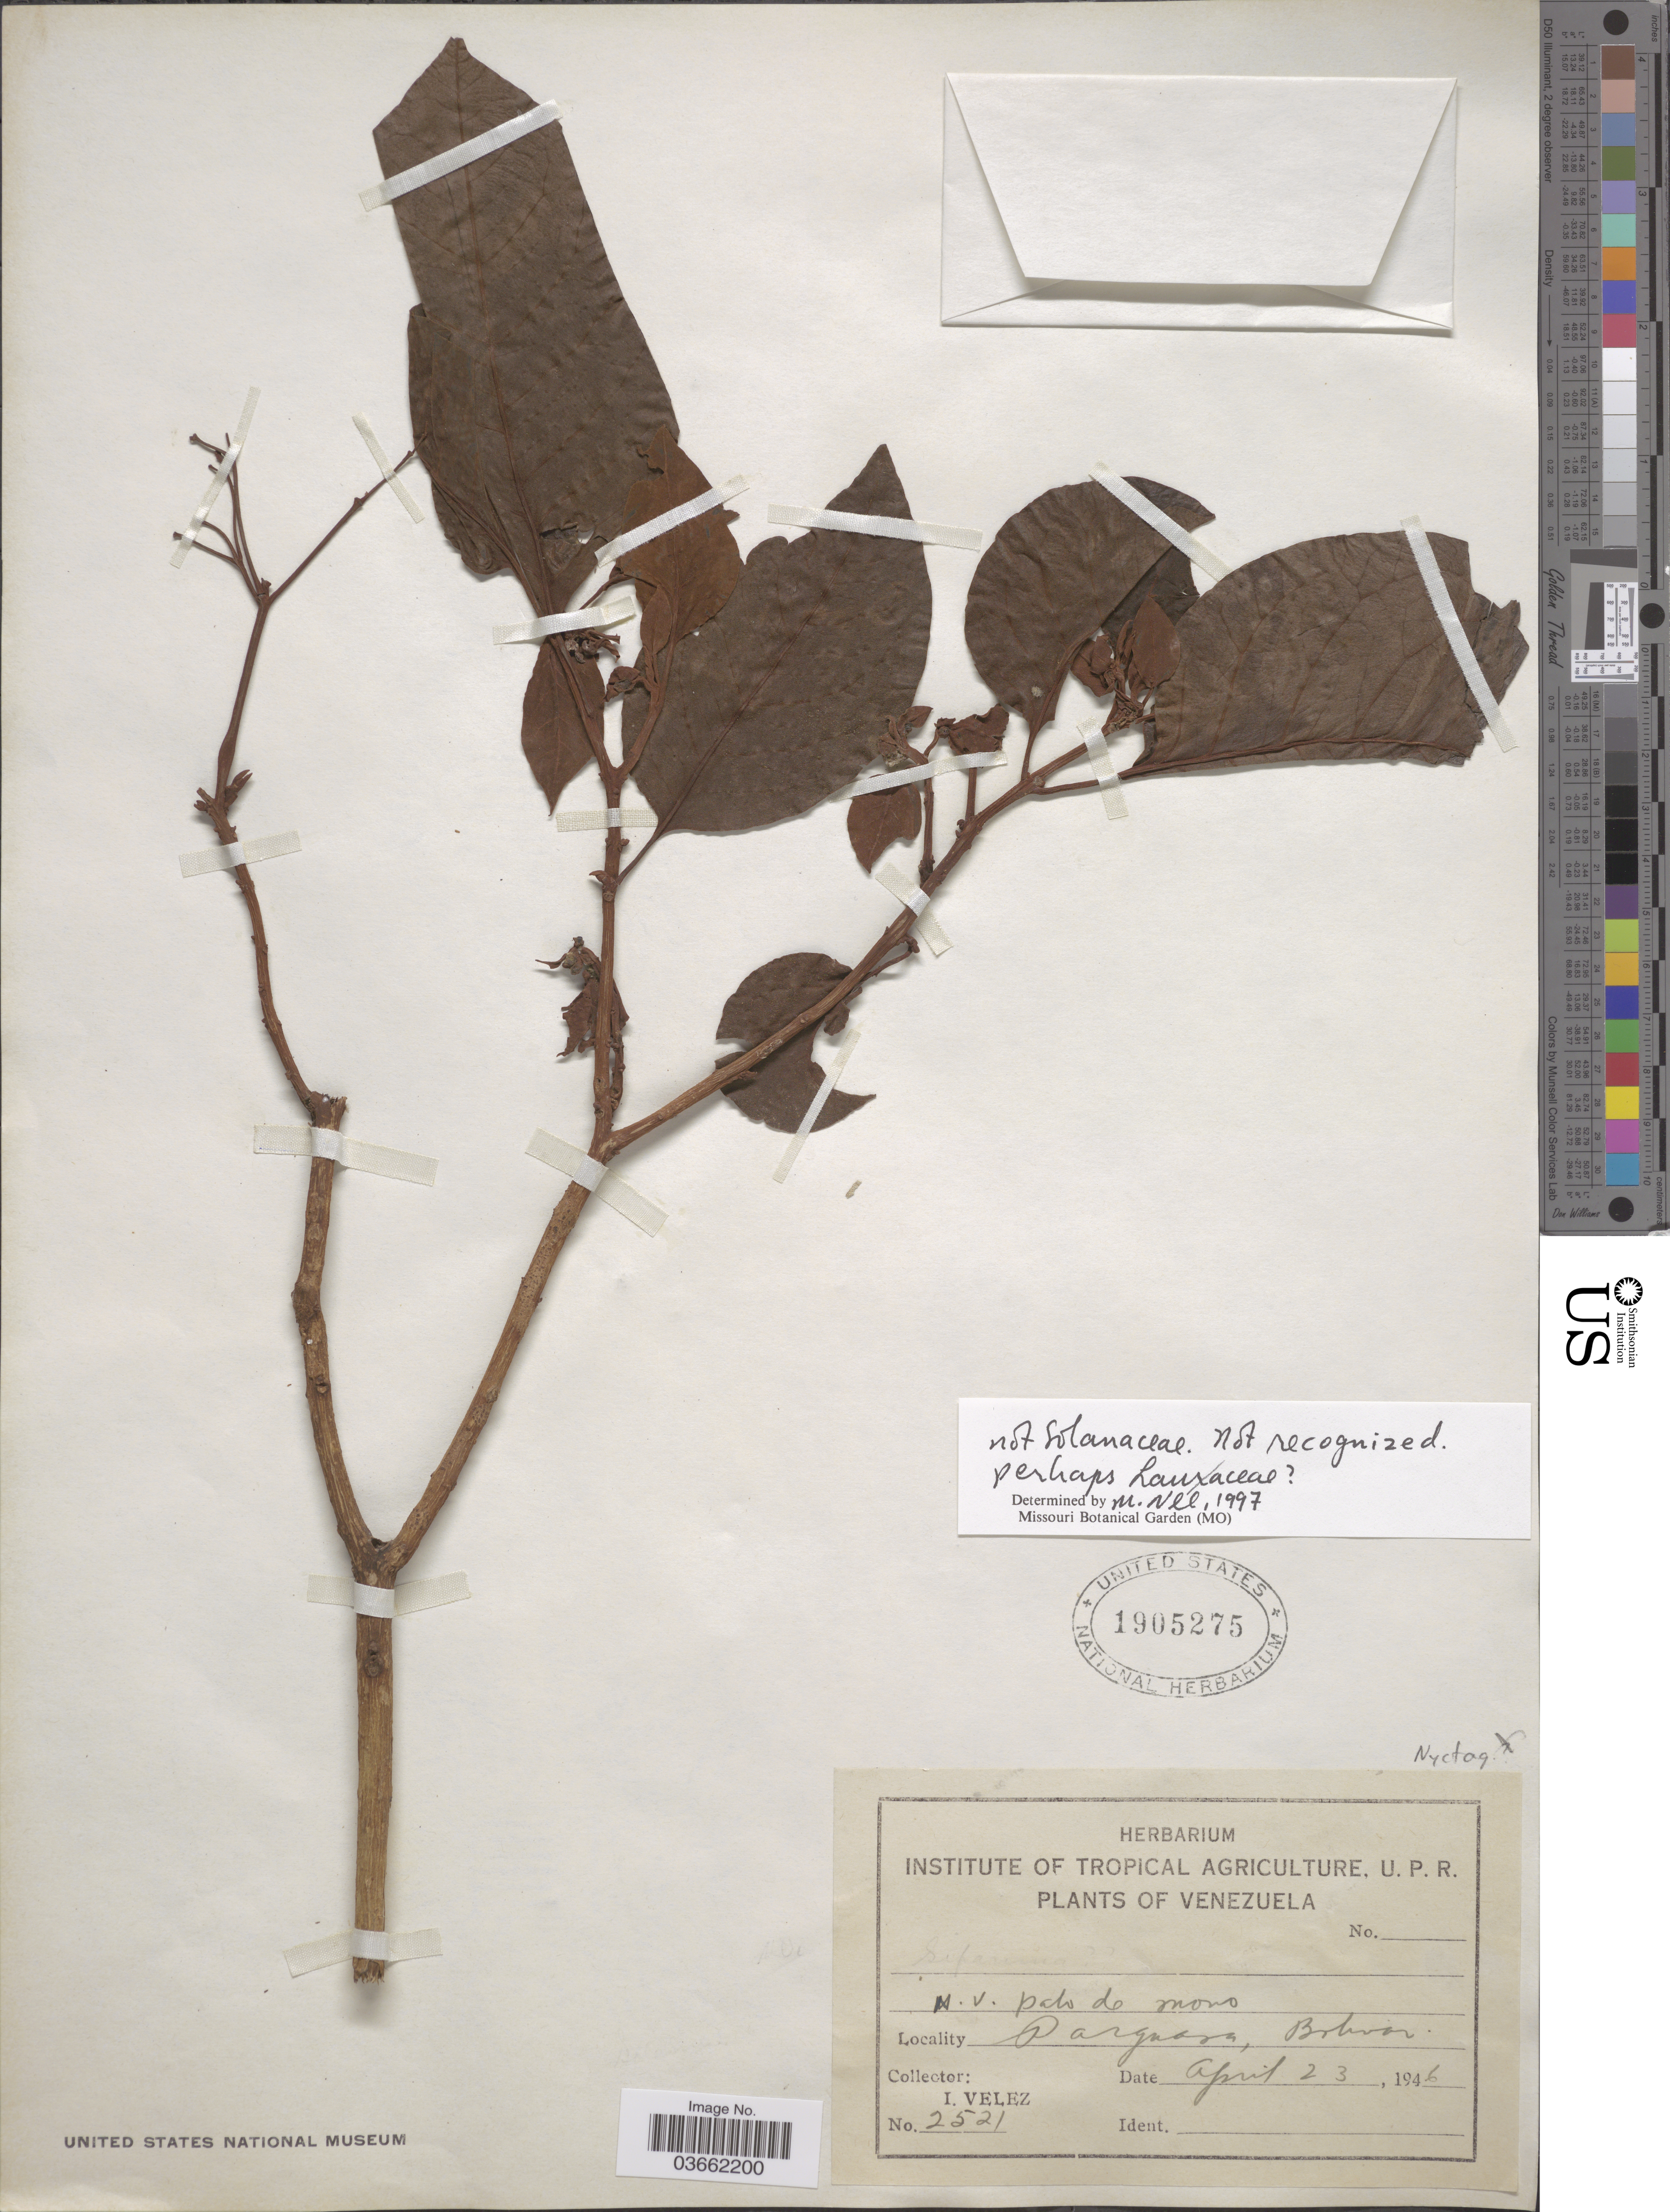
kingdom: Plantae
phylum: Tracheophyta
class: Magnoliopsida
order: Caryophyllales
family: Nyctaginaceae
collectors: I. Velez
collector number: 2521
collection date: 1946-04-23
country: Venezuela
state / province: Bolivar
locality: Parguasa.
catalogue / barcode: US 1905275